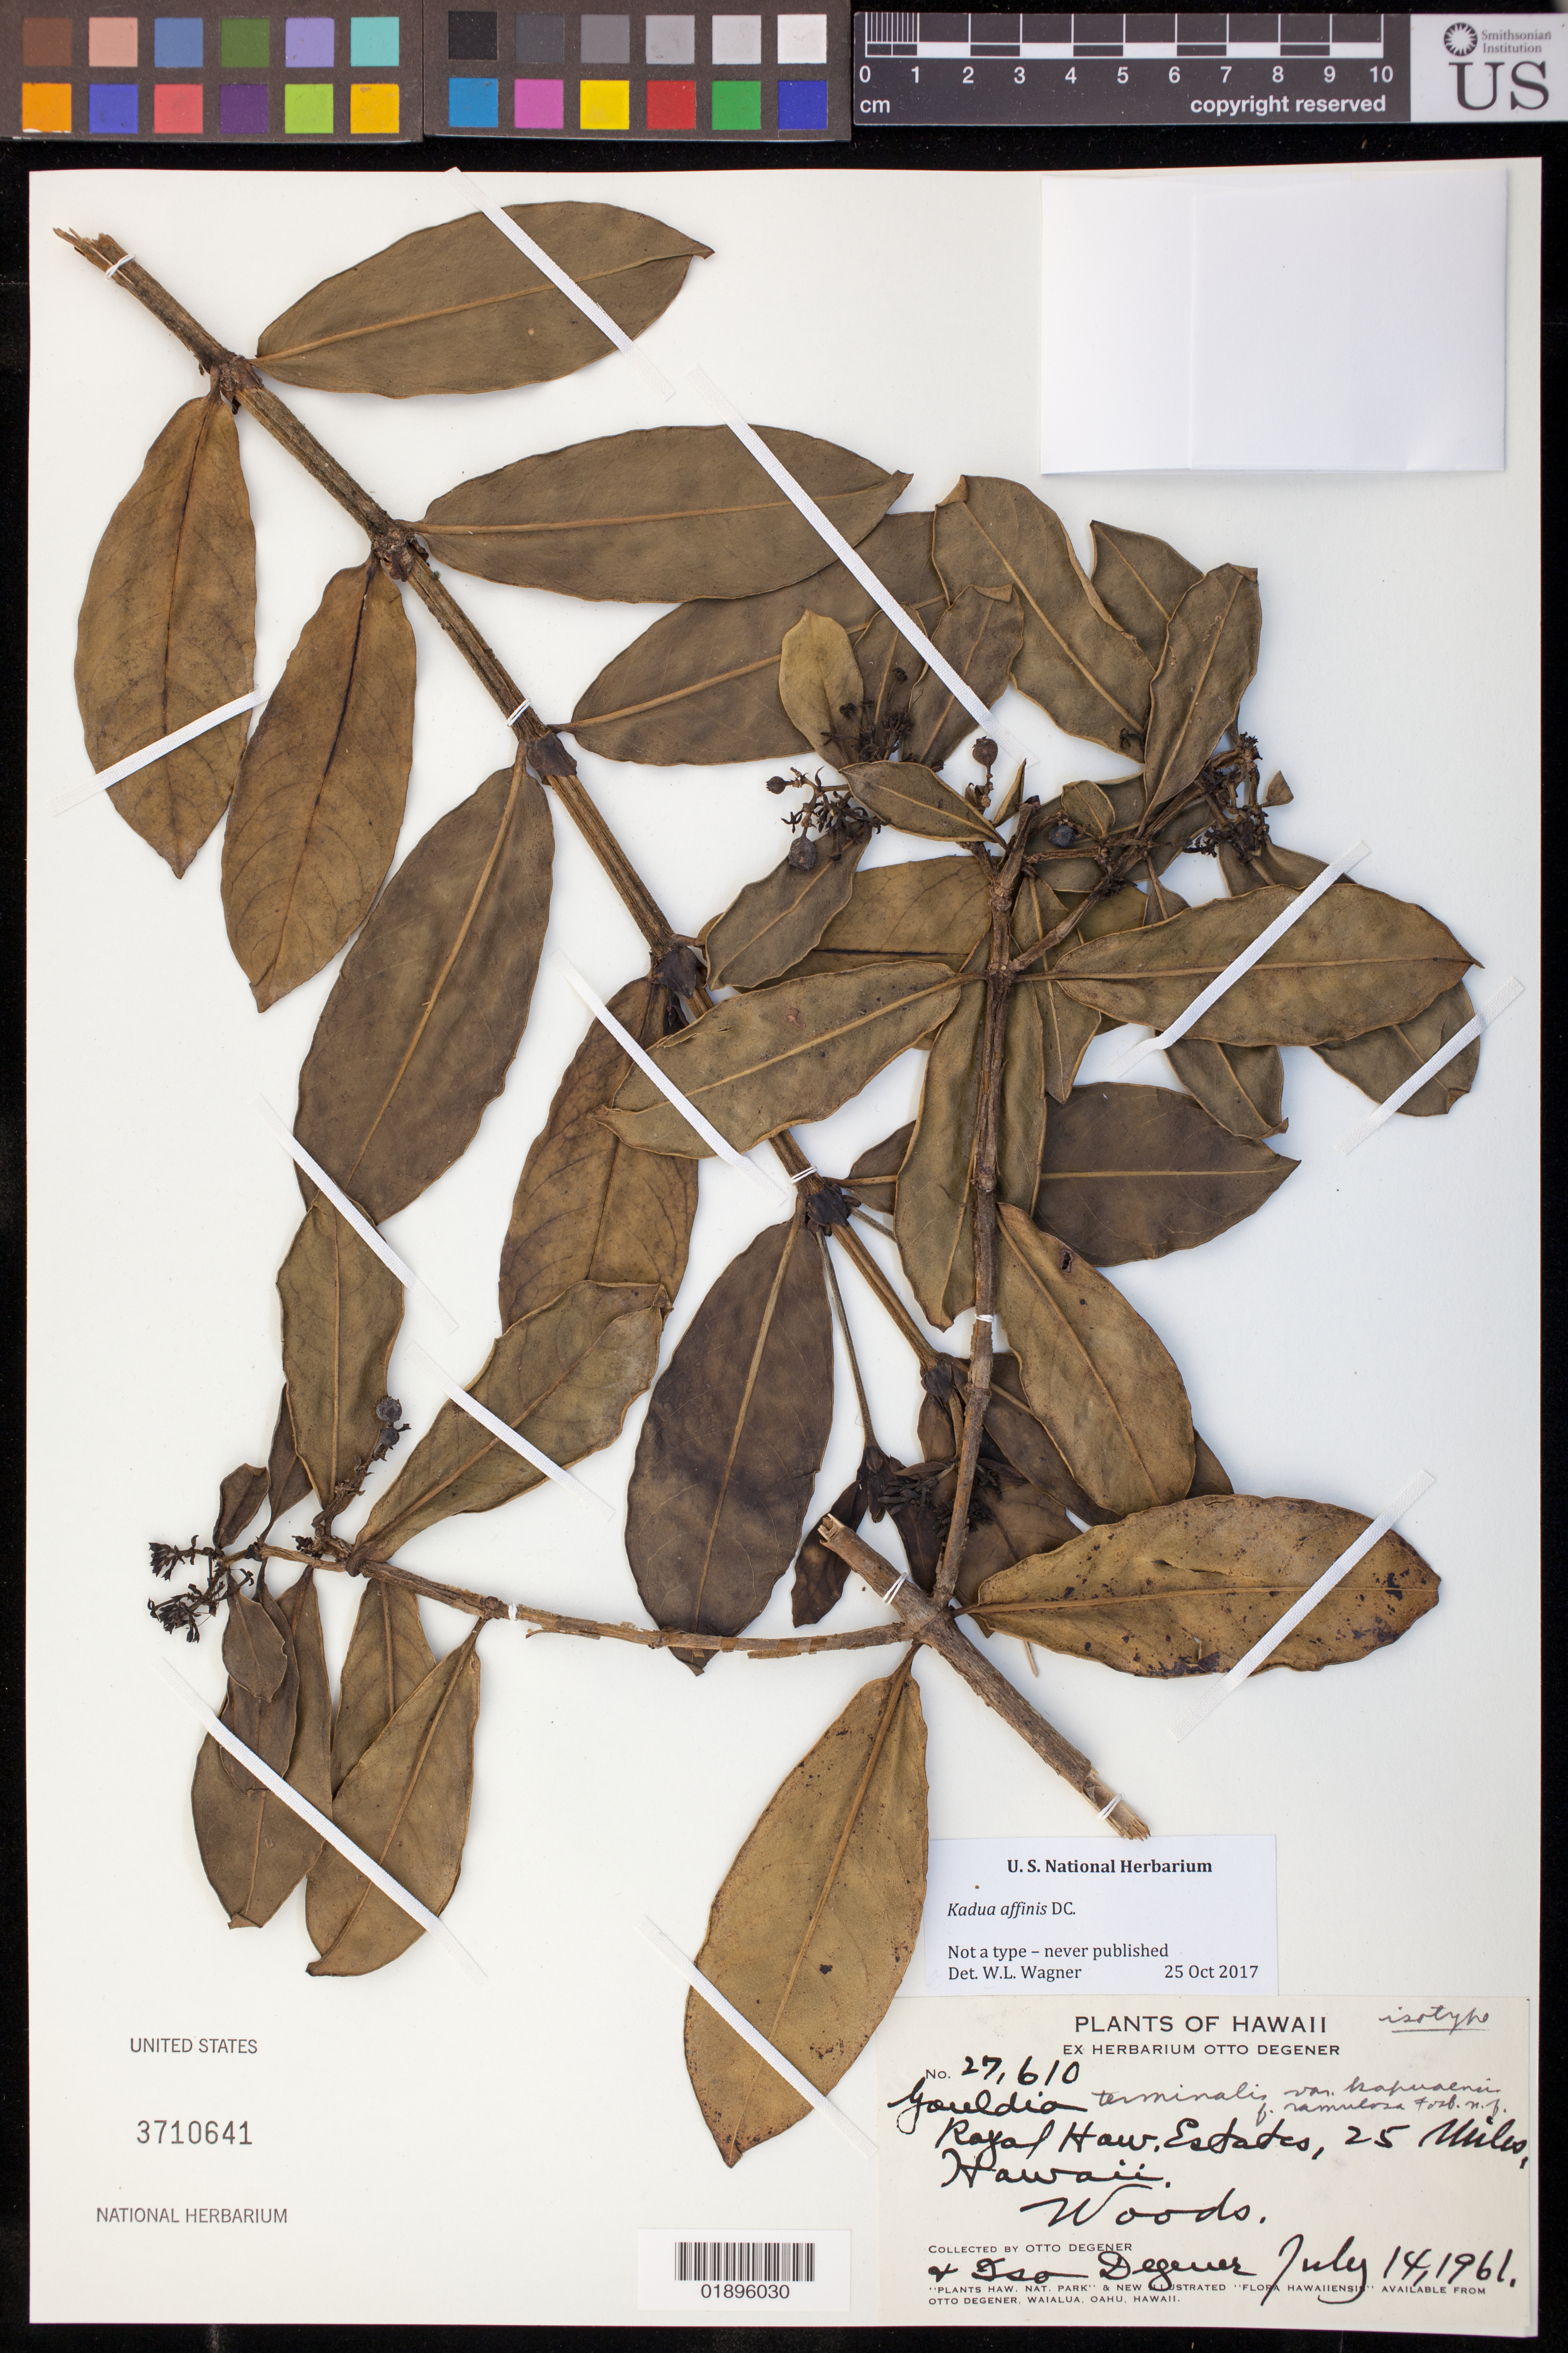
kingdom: Plantae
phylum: Tracheophyta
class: Magnoliopsida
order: Gentianales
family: Rubiaceae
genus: Kadua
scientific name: Kadua affinis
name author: DC.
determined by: Wagner, W. L., (BOT), Smithsonian Institution - National Museum of Natural History (UNITED STATES)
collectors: O. Degener & I. Degener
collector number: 27610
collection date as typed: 14 Jul 1961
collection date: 1961-07-14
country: United States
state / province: Hawaii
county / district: Hawaii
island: Hawaii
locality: Royal Hawaii Estates, 25 Miles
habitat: Woods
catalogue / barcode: US 3710641